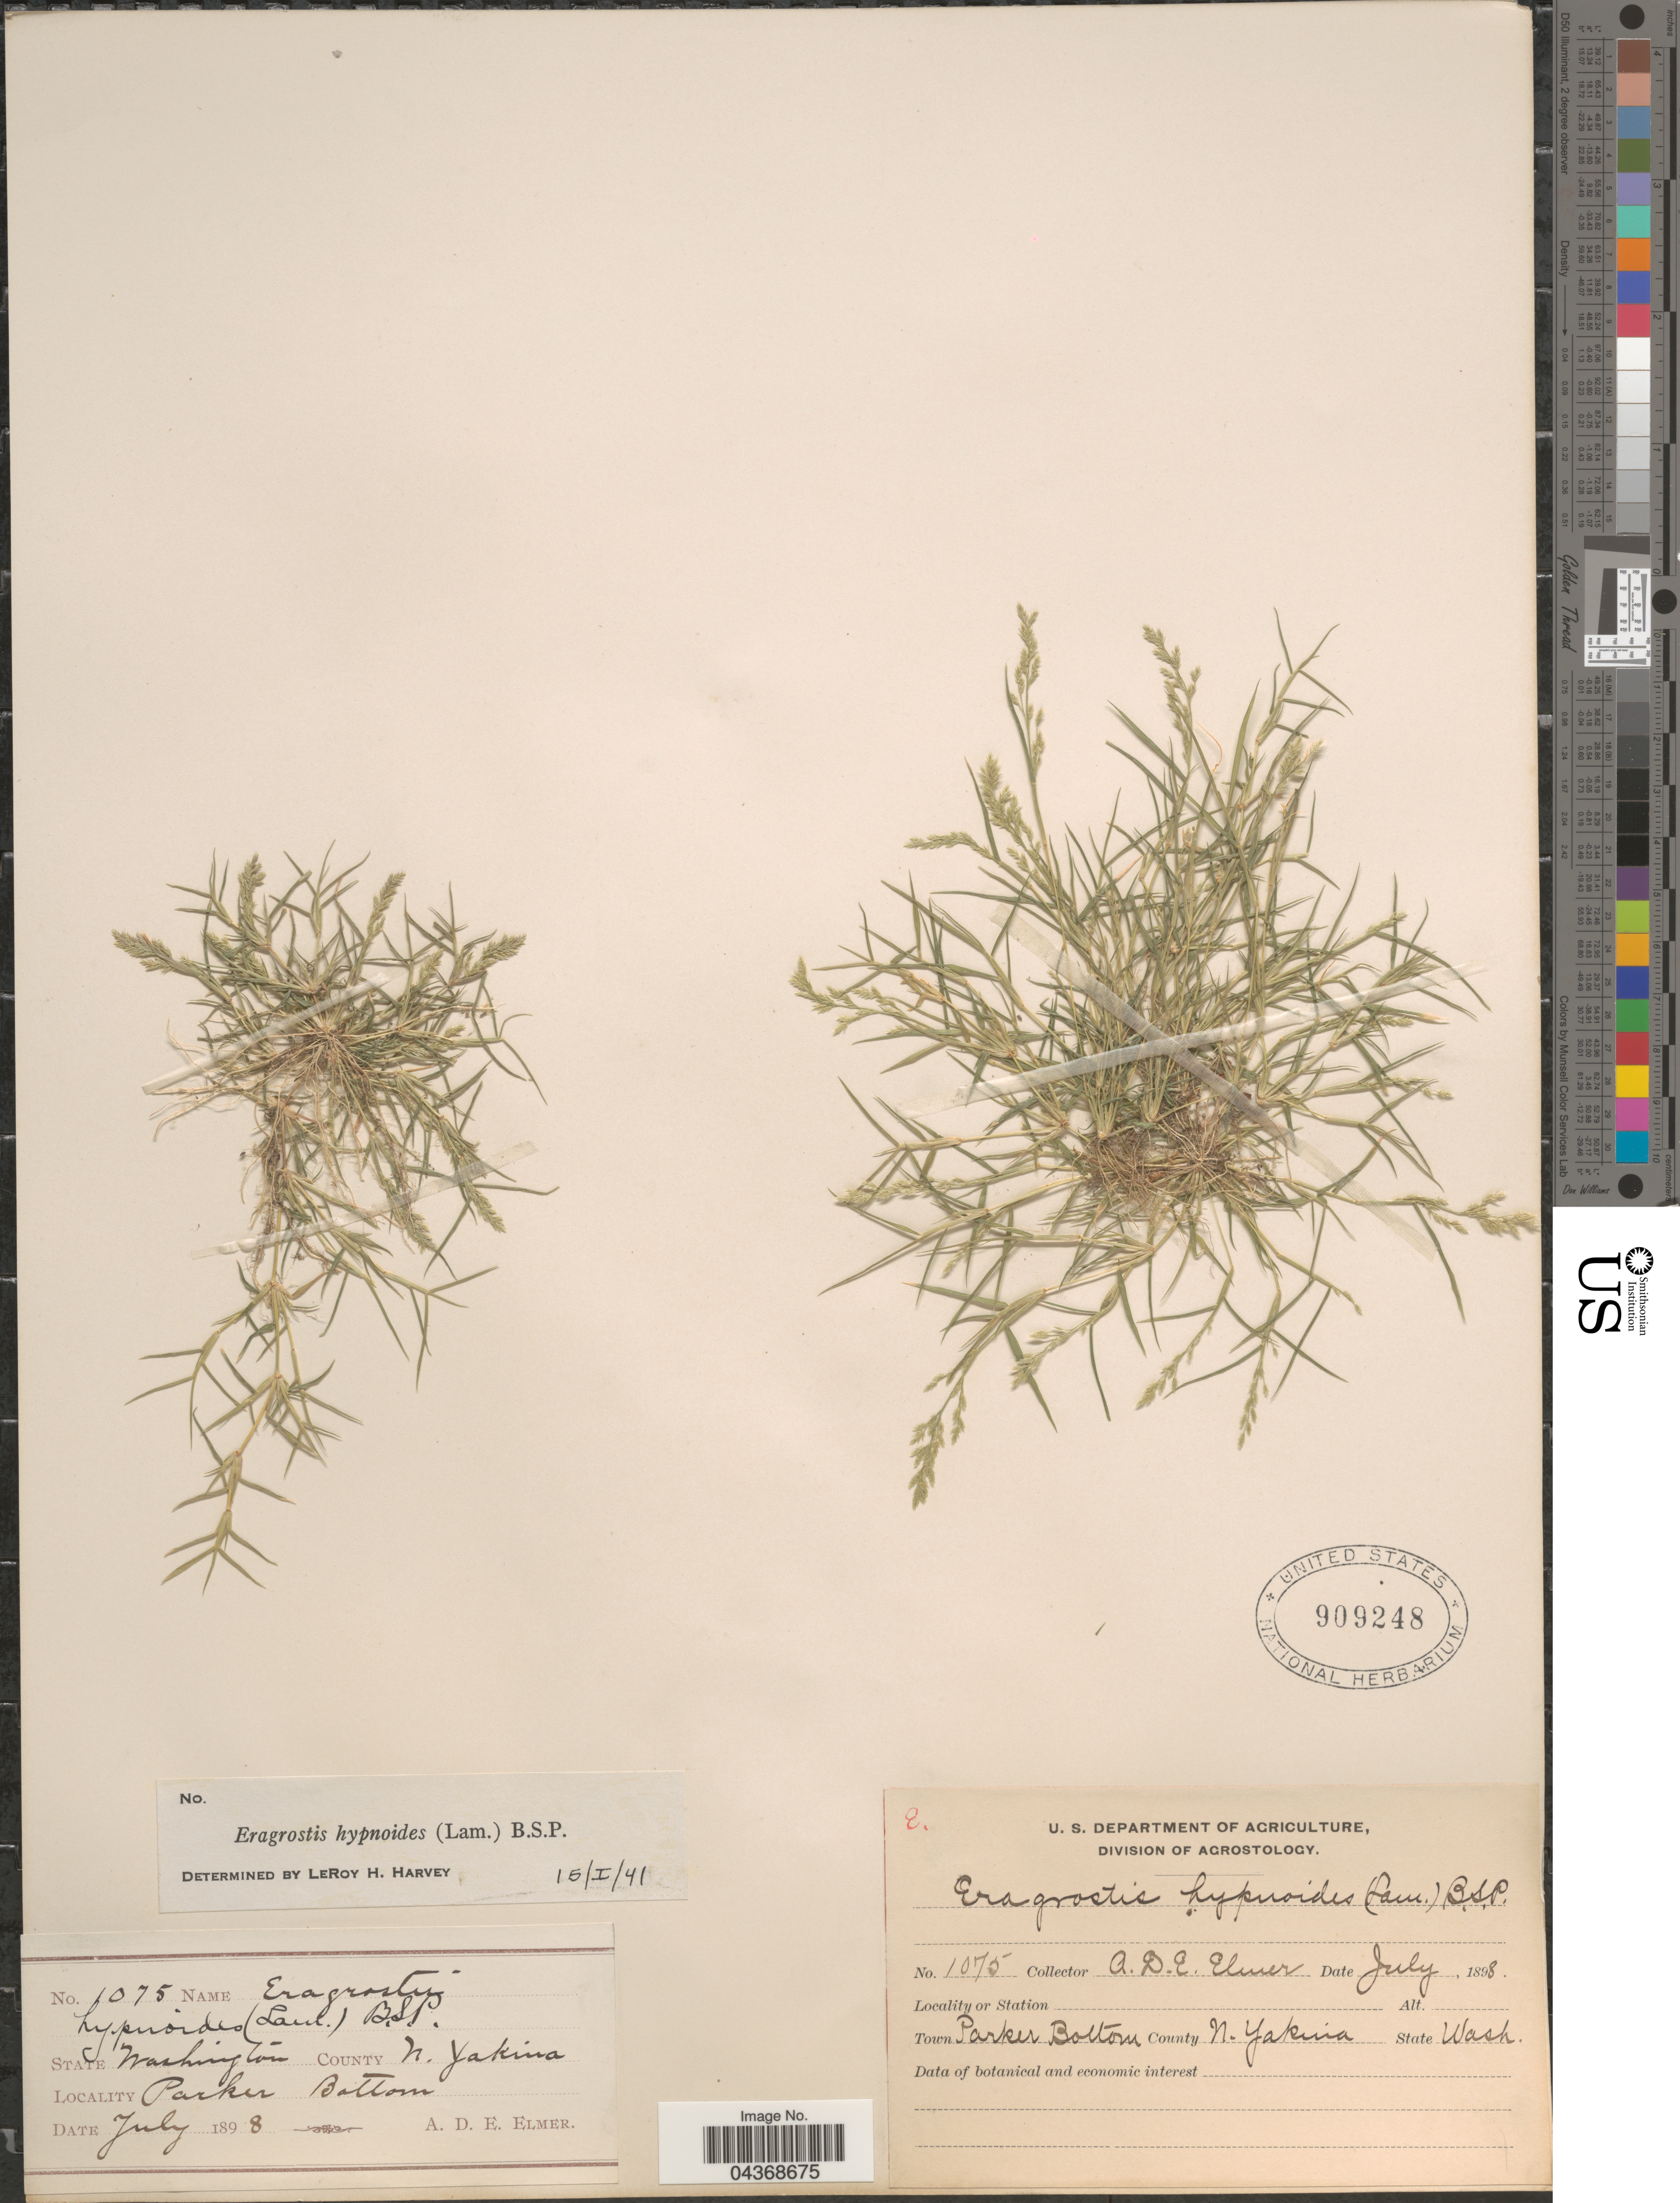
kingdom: Plantae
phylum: Tracheophyta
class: Liliopsida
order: Poales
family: Poaceae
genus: Eragrostis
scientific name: Eragrostis hypnoides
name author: (Lam.) Britton, Stearns & Poggenb.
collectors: A. D. E. Elmer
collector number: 1075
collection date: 1898-07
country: United States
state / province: Washington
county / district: Yakima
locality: Town Parker Bottom. County N. Yakima.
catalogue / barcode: US 909248